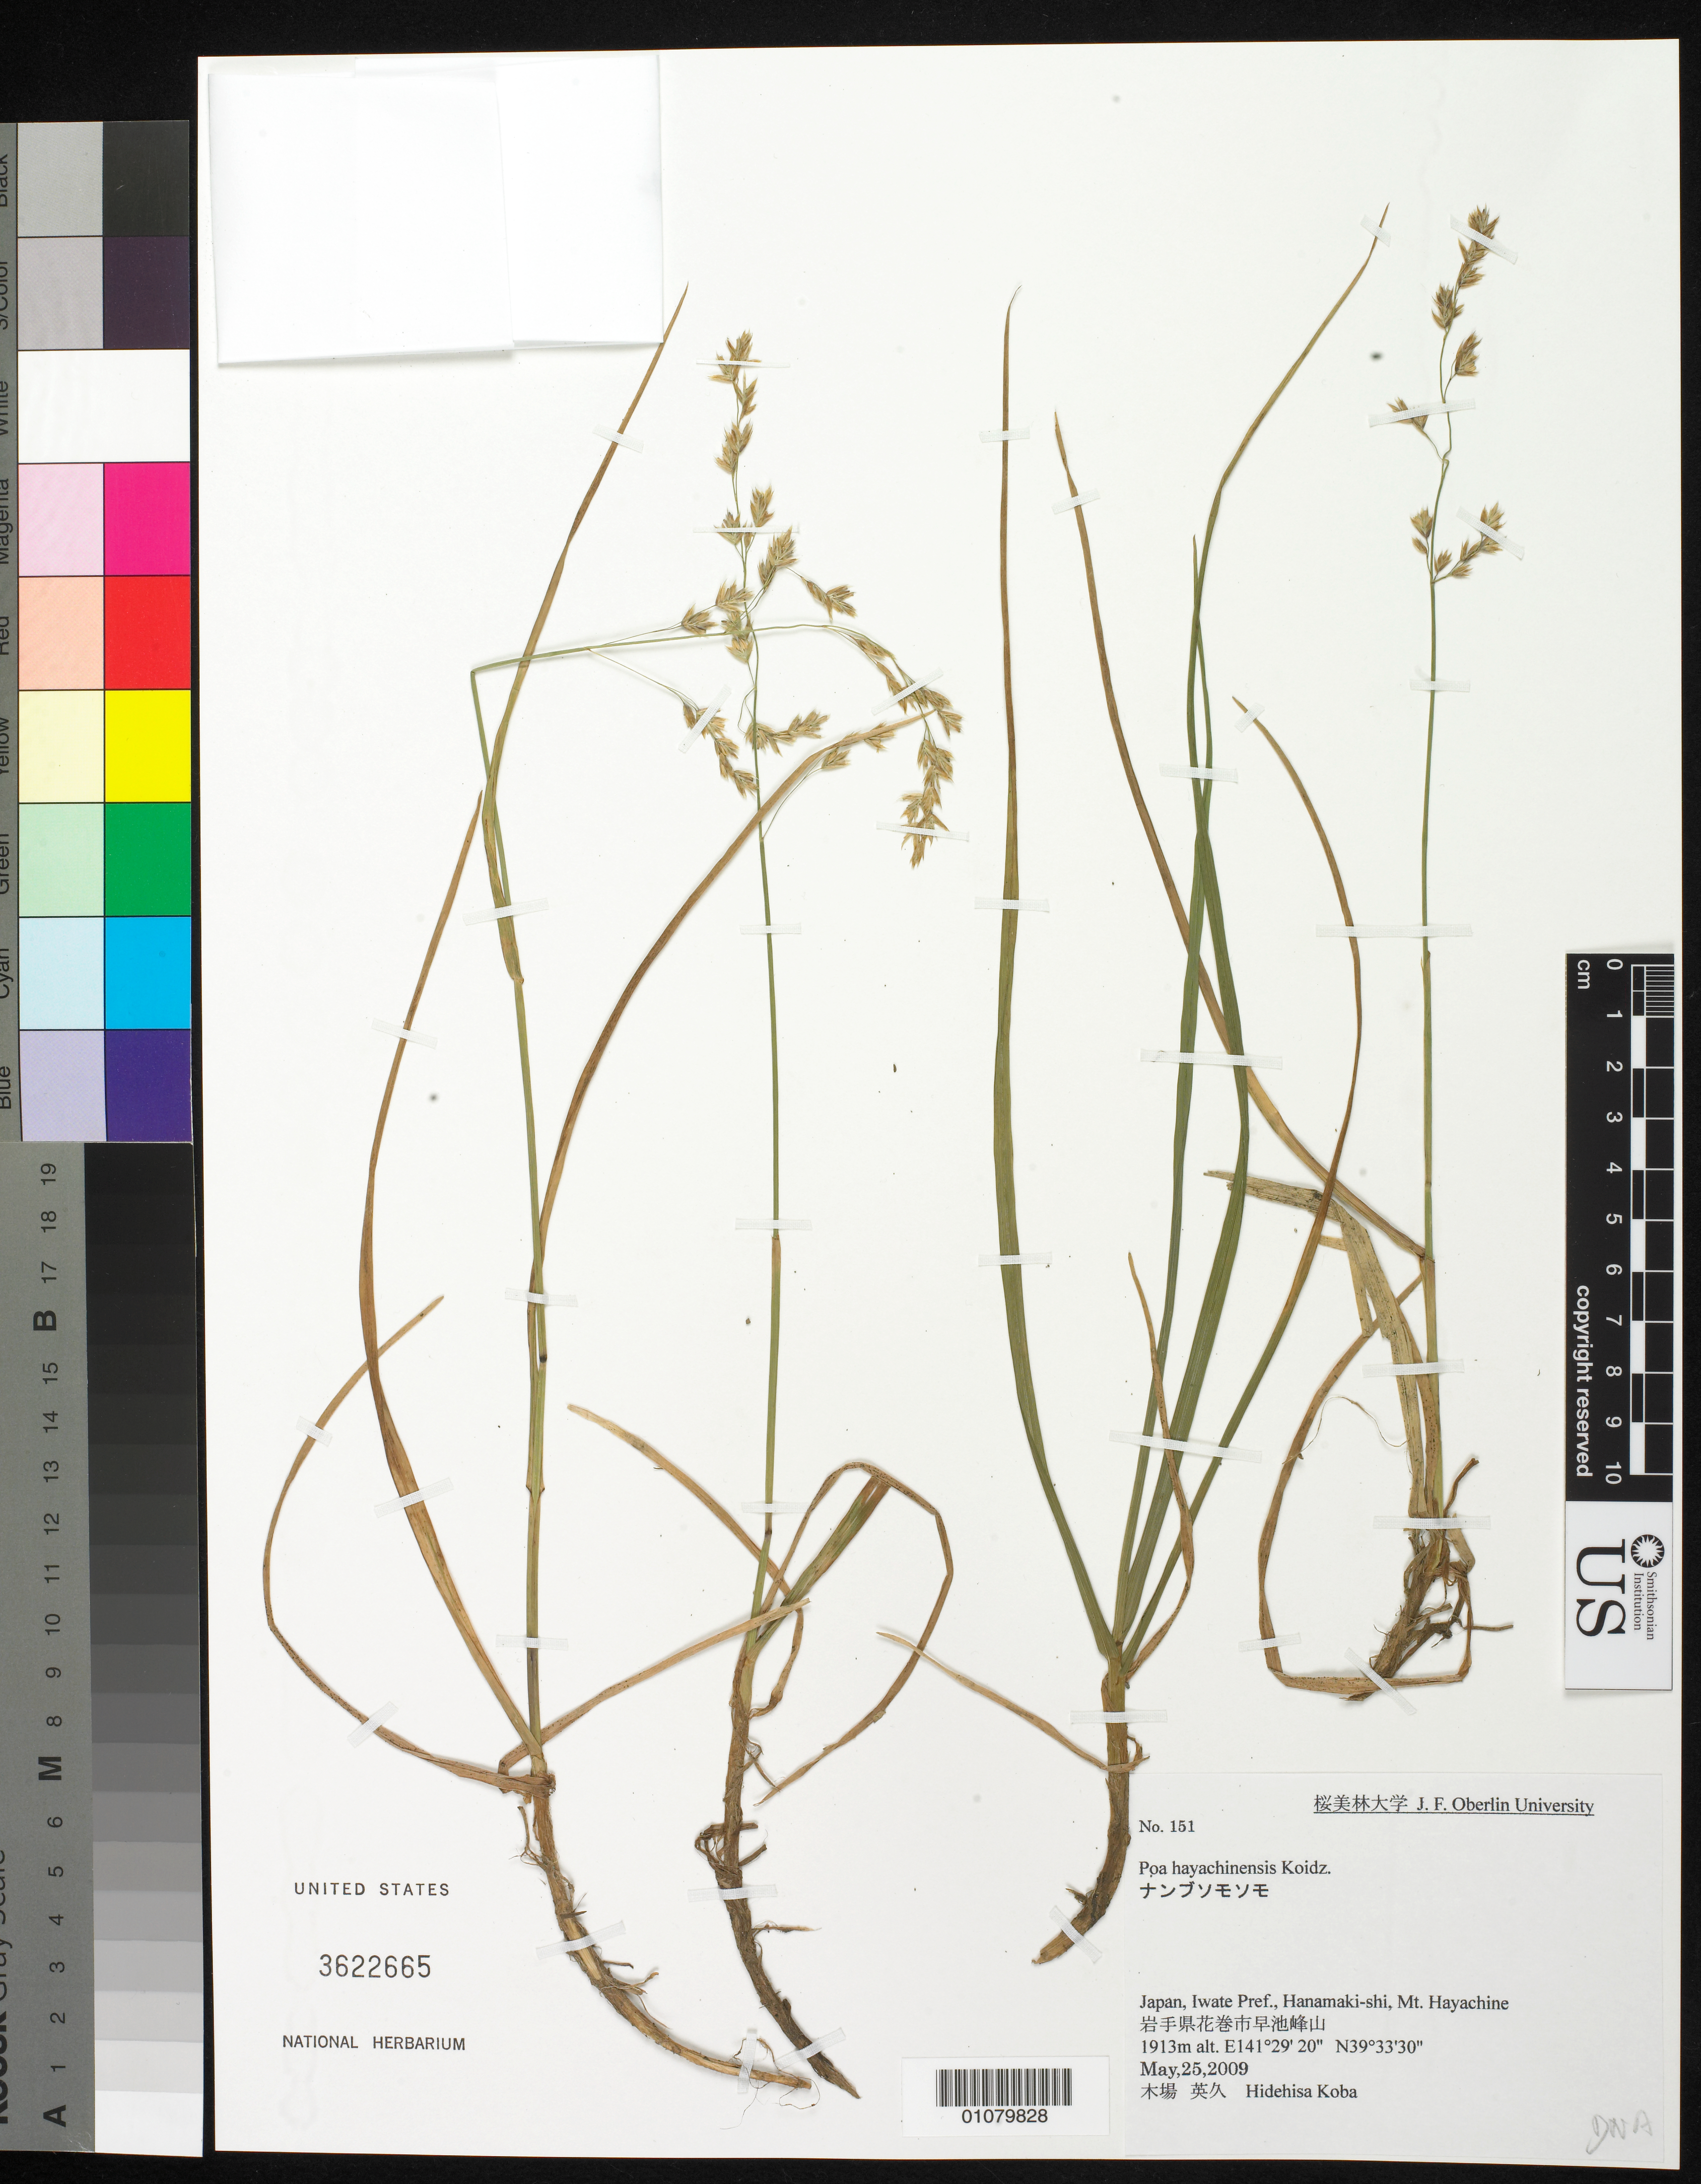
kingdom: Plantae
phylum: Tracheophyta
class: Liliopsida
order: Poales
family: Poaceae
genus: Poa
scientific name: Poa hyachinensis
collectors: H. Koba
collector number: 151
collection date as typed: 25 May 2009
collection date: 2009-05-25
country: Japan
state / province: Iwate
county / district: Hanamaki-shi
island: Honshu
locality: Mt. Hayachine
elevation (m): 1913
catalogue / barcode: US 3622665